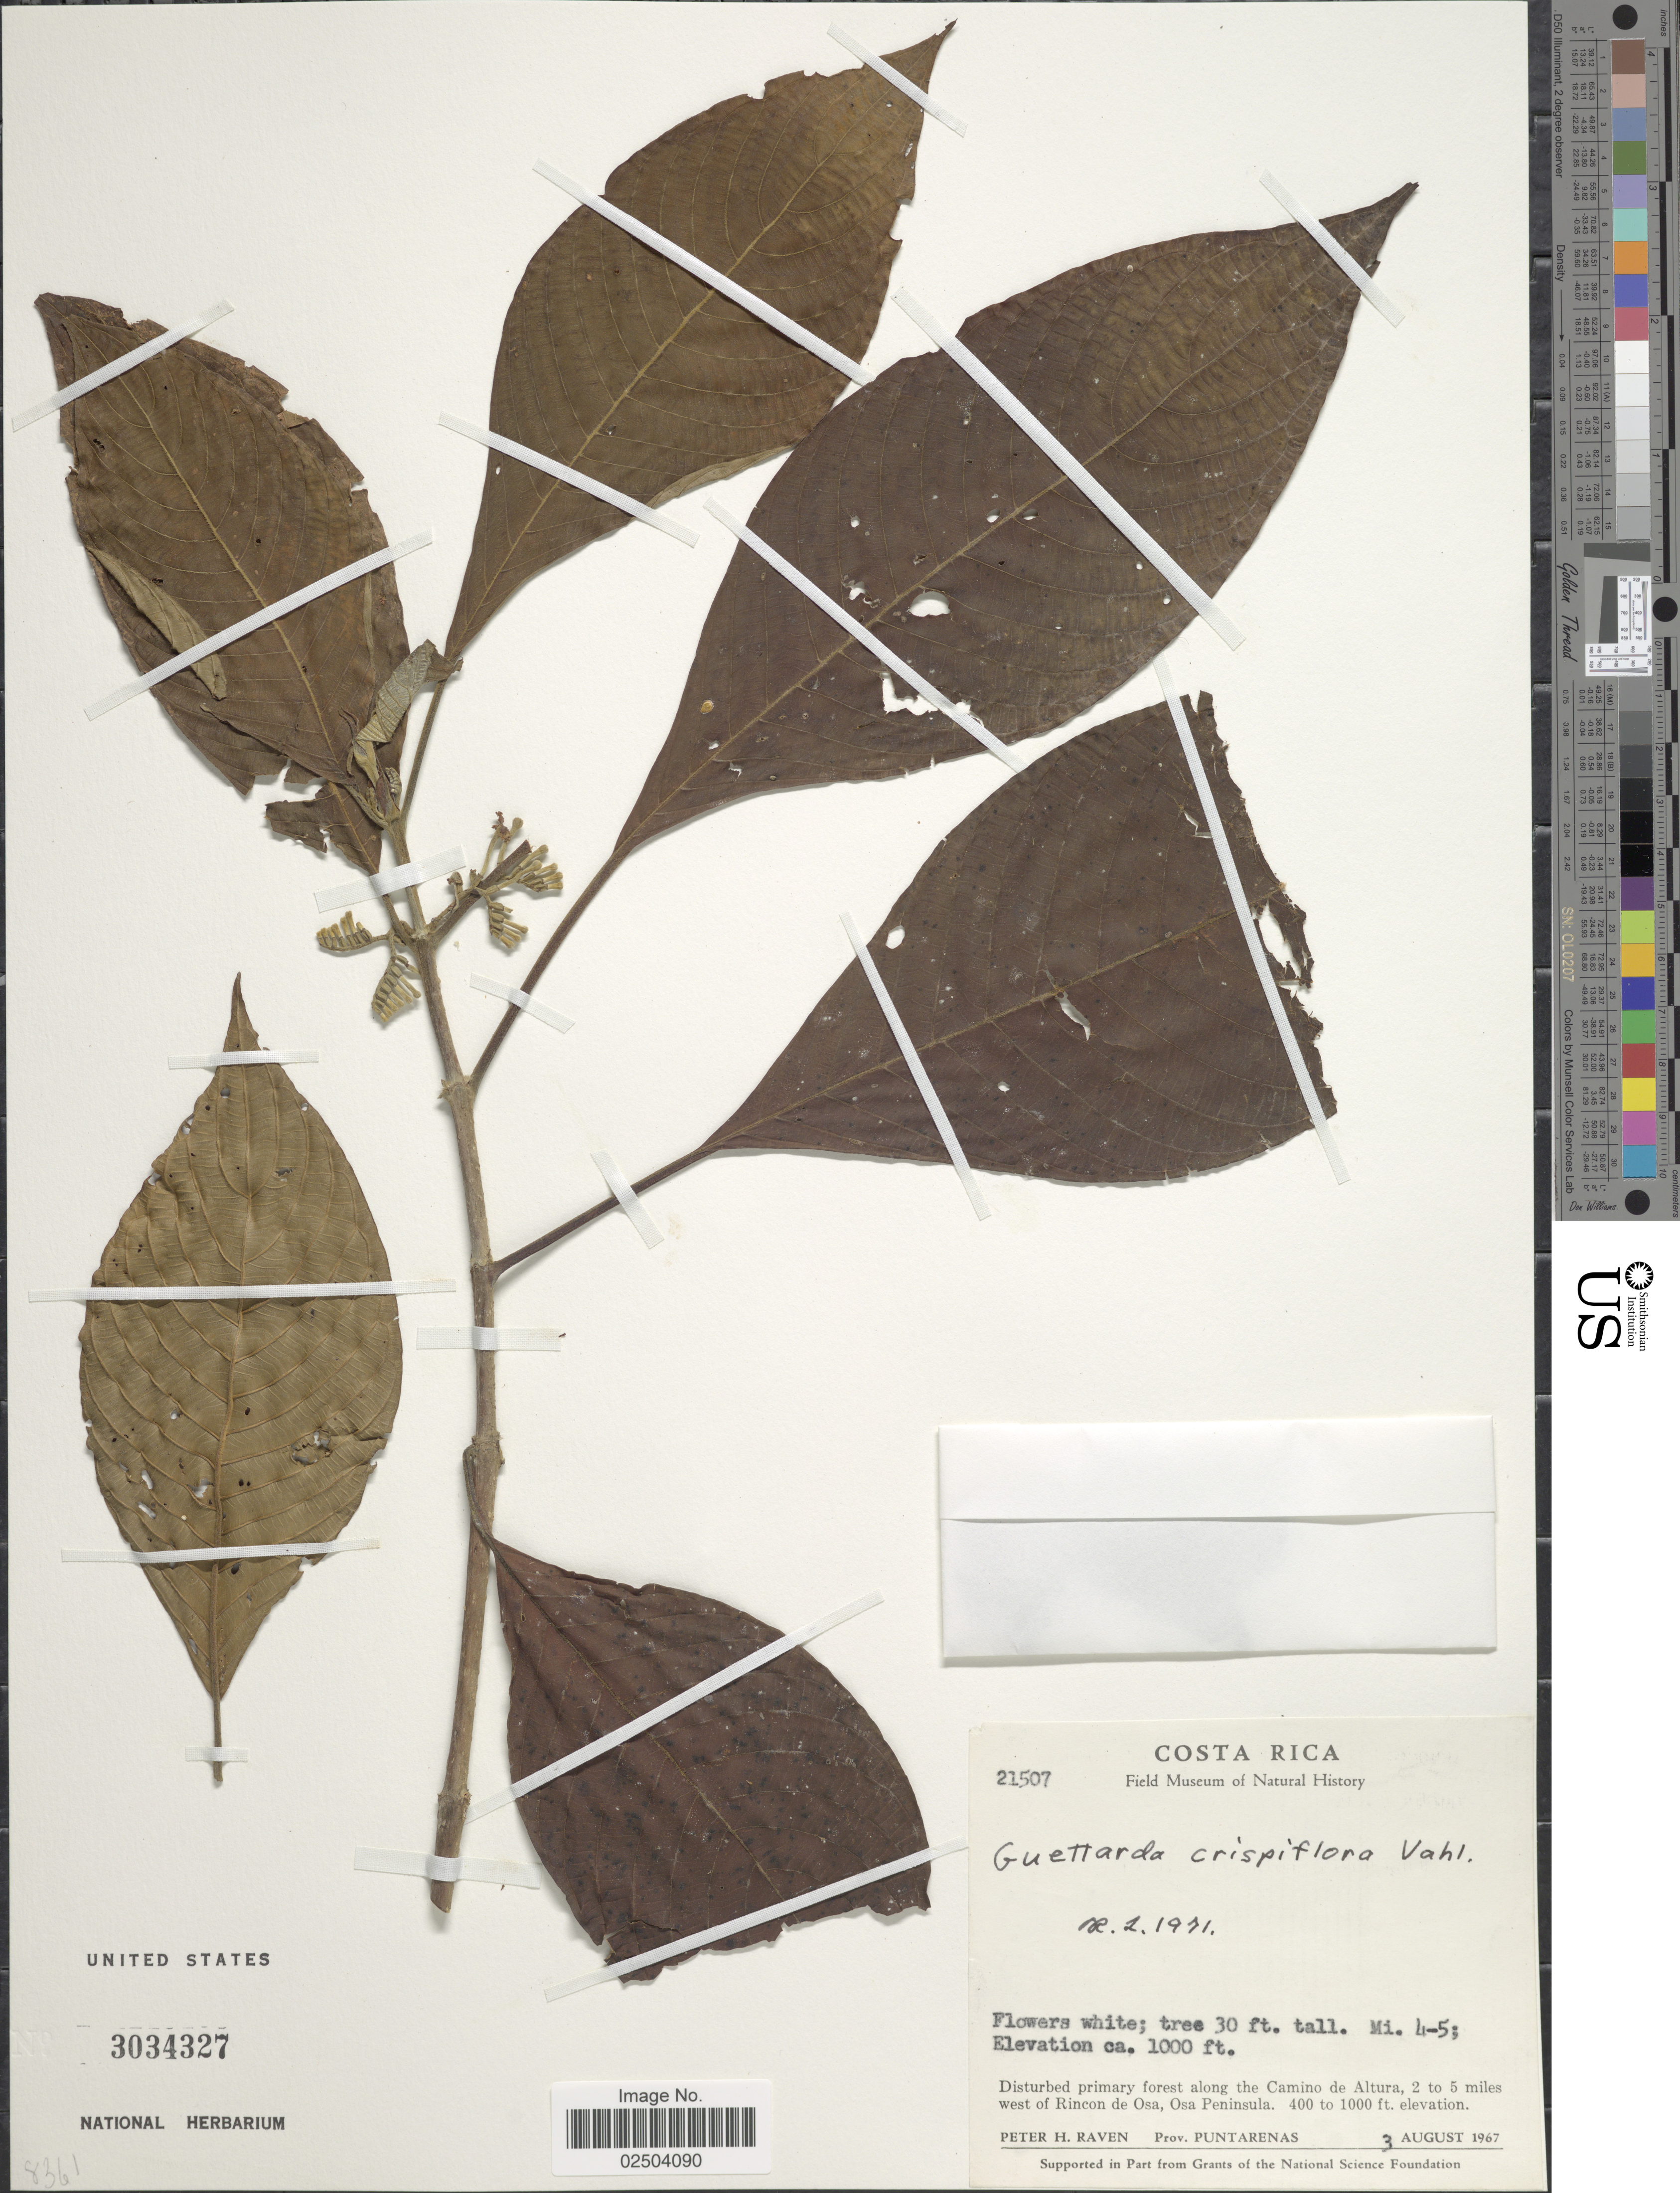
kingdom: Plantae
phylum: Tracheophyta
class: Magnoliopsida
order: Gentianales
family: Rubiaceae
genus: Guettarda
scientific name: Guettarda crispiflora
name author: Vahl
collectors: P. Raven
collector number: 21507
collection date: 1967-08-03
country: Costa Rica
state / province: Puntarenas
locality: Disturbed primary forest along the Camino de Altura, 2 to 5 miles west of Rincon de Osa, Osa Peninsula.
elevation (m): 305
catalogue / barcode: US 3034327